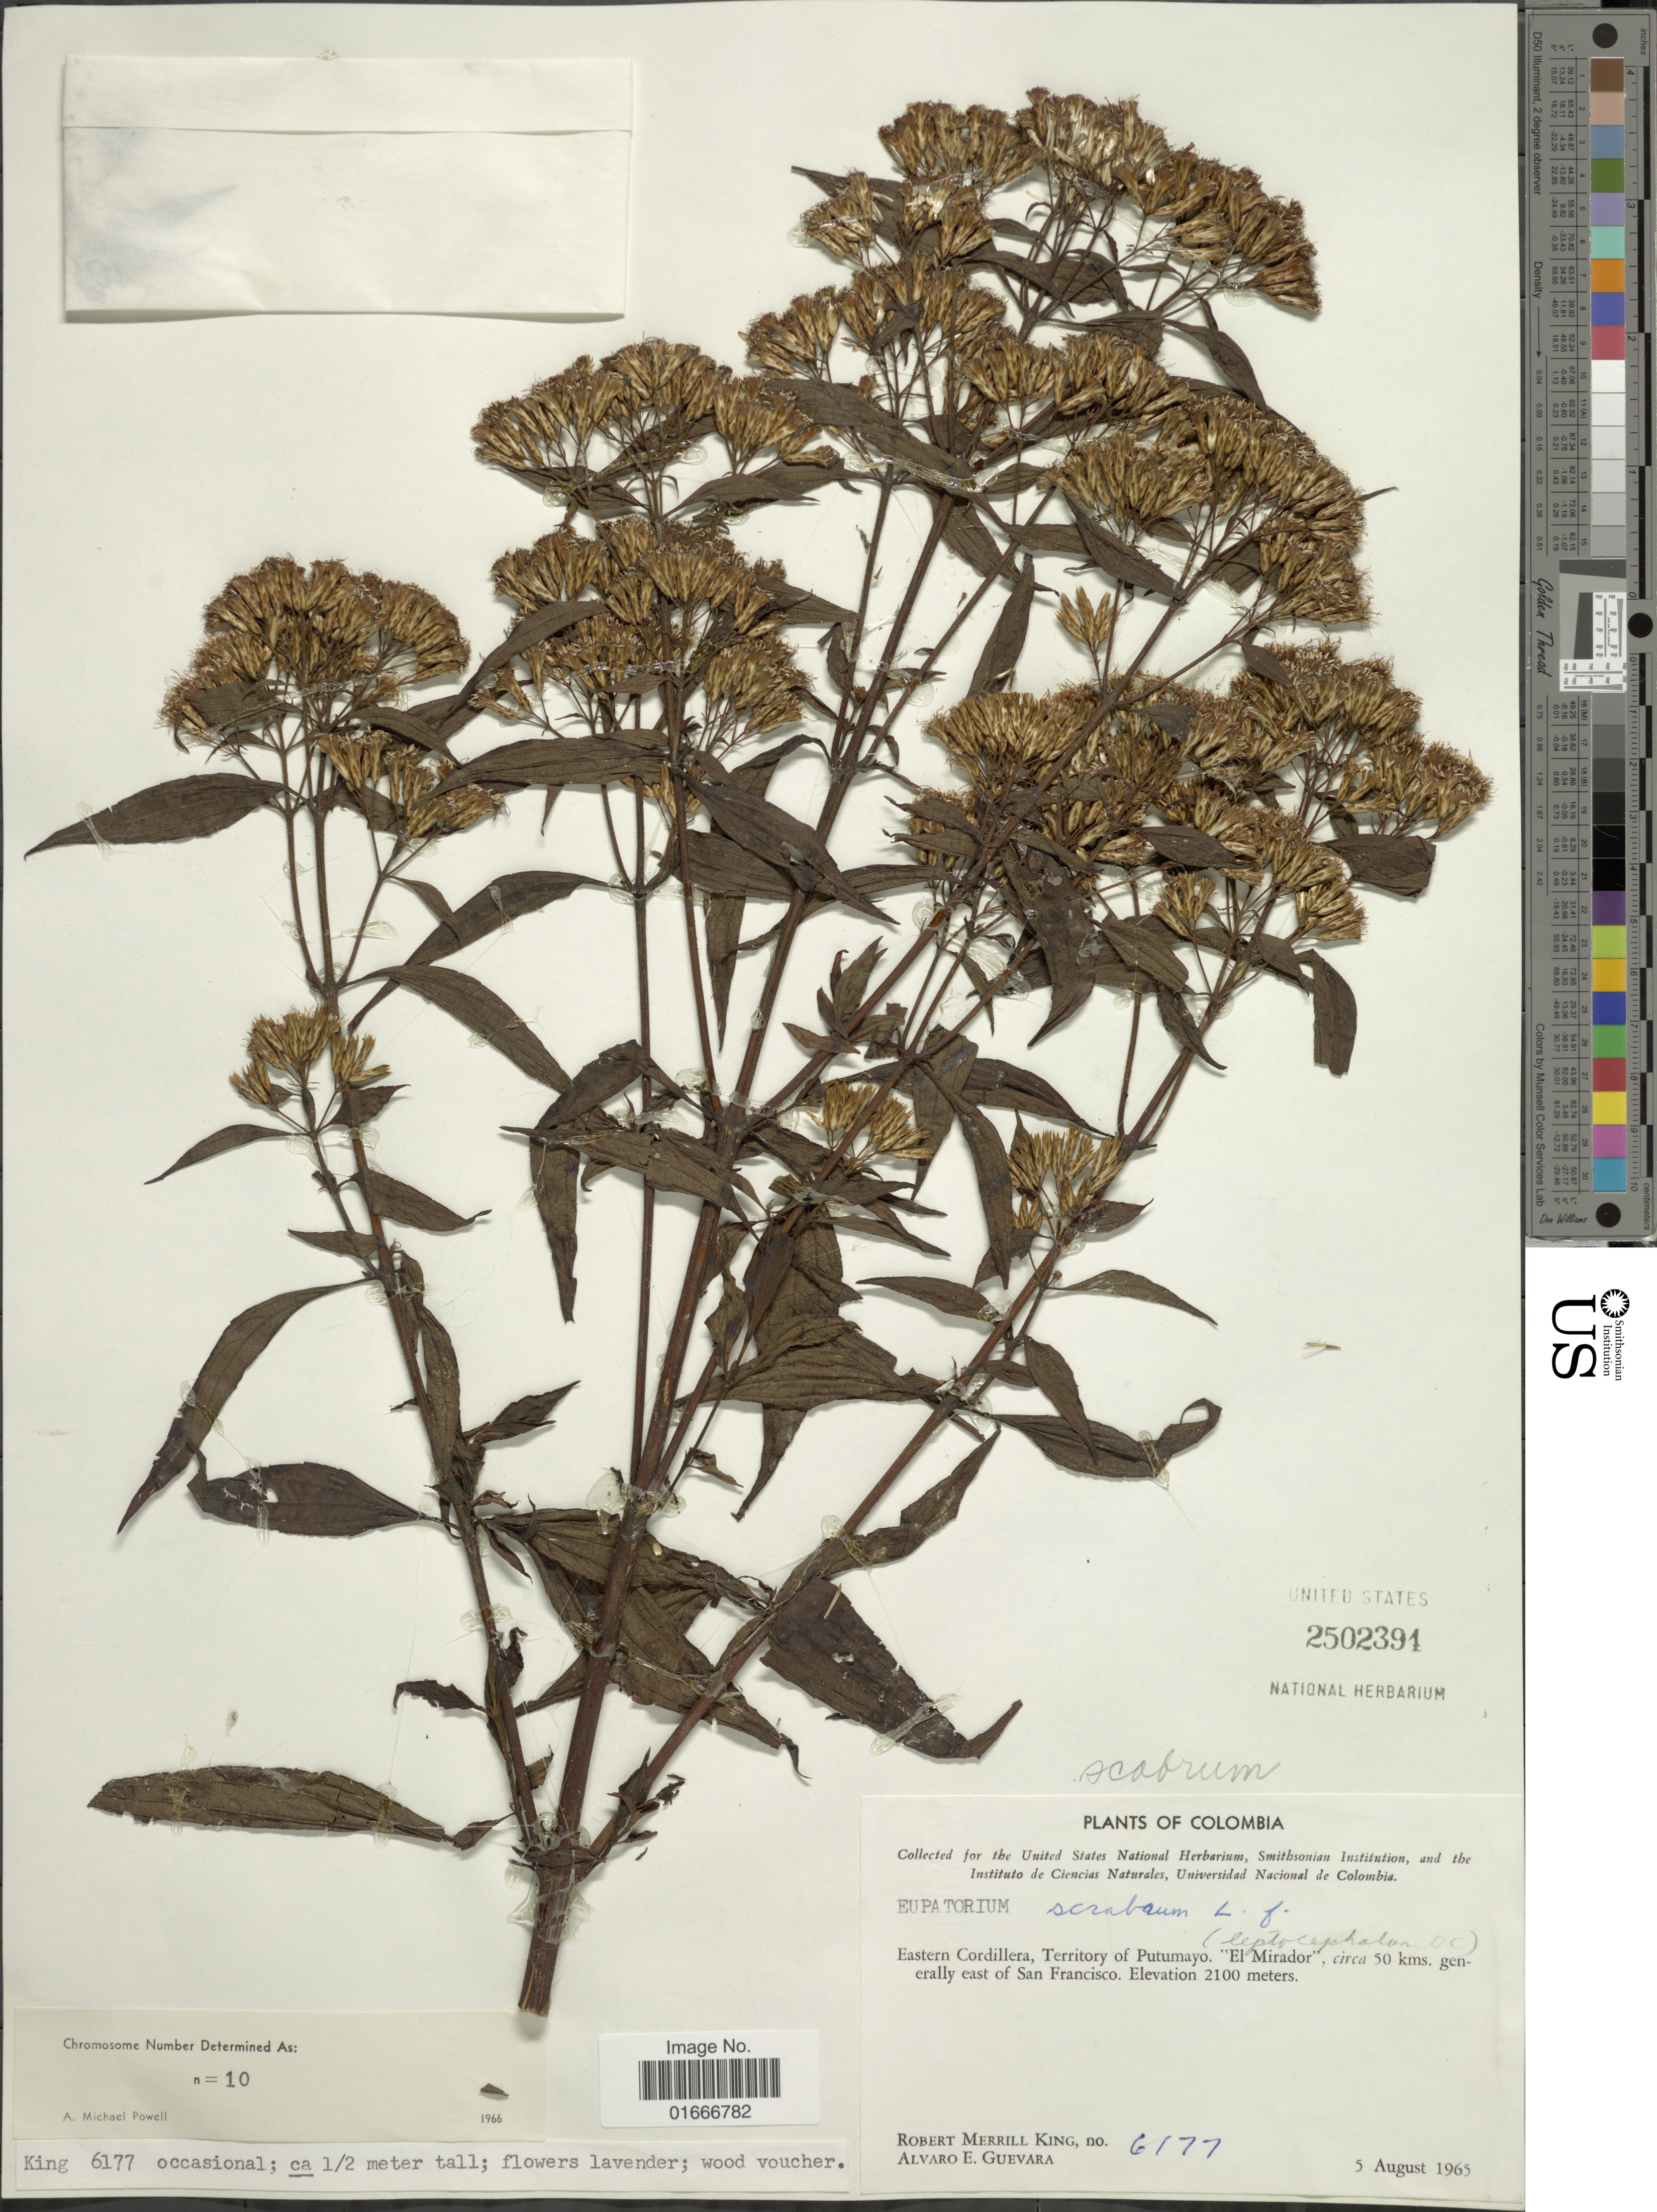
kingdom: Plantae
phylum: Tracheophyta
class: Magnoliopsida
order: Asterales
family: Asteraceae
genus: Chromolaena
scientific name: Chromolaena scabra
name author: (L. f.) R.M. King & H. Rob.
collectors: R. M. King & A. E. Guevara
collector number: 6177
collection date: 1965-08-05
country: Colombia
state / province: Putumayo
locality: Colombia. Eastern Cordillera, Territory of Putumayo. "El Mirador", circa 50 kms. generally east of San Francisco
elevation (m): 2100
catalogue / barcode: US 2502394